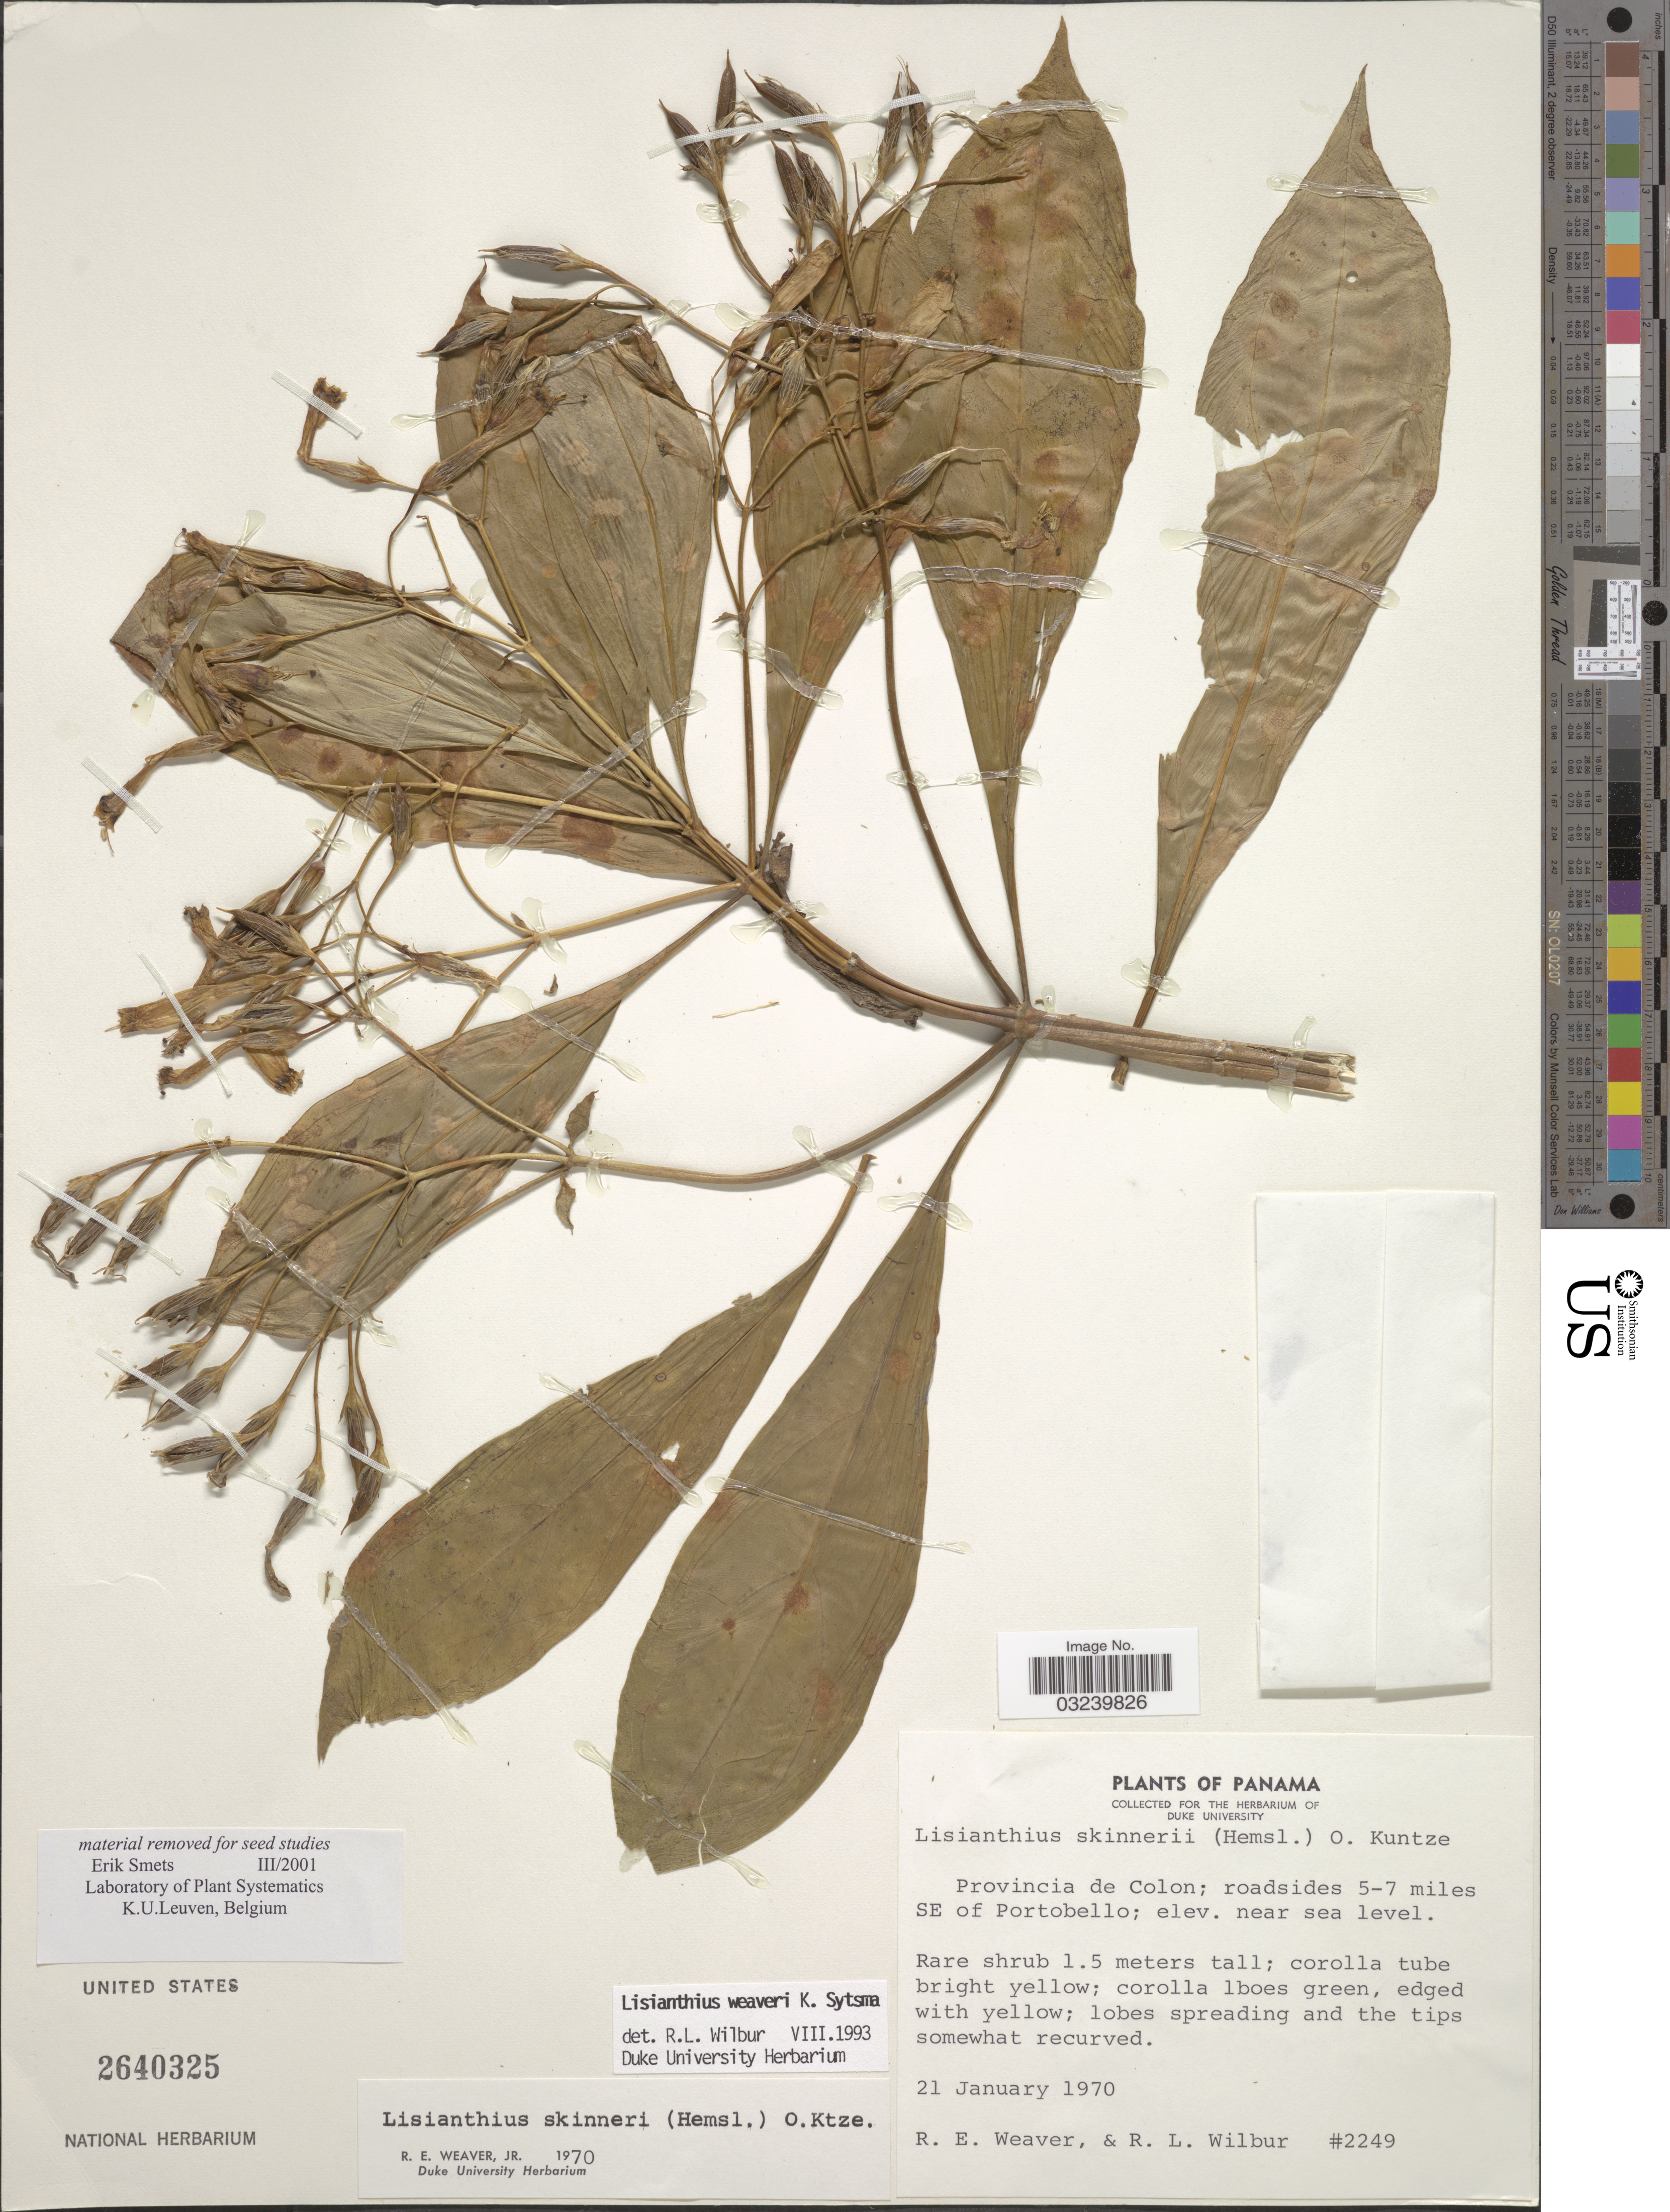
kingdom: Plantae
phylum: Tracheophyta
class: Magnoliopsida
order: Gentianales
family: Gentianaceae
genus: Lisianthius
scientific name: Lisianthius weaveri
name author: Sytsma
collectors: R. E. Weaver & R. L. Wilbur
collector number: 2249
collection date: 1970-01-21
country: Panama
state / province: Colón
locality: Roadsides 5-7 miles SE of Portobello.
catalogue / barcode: US 2640325